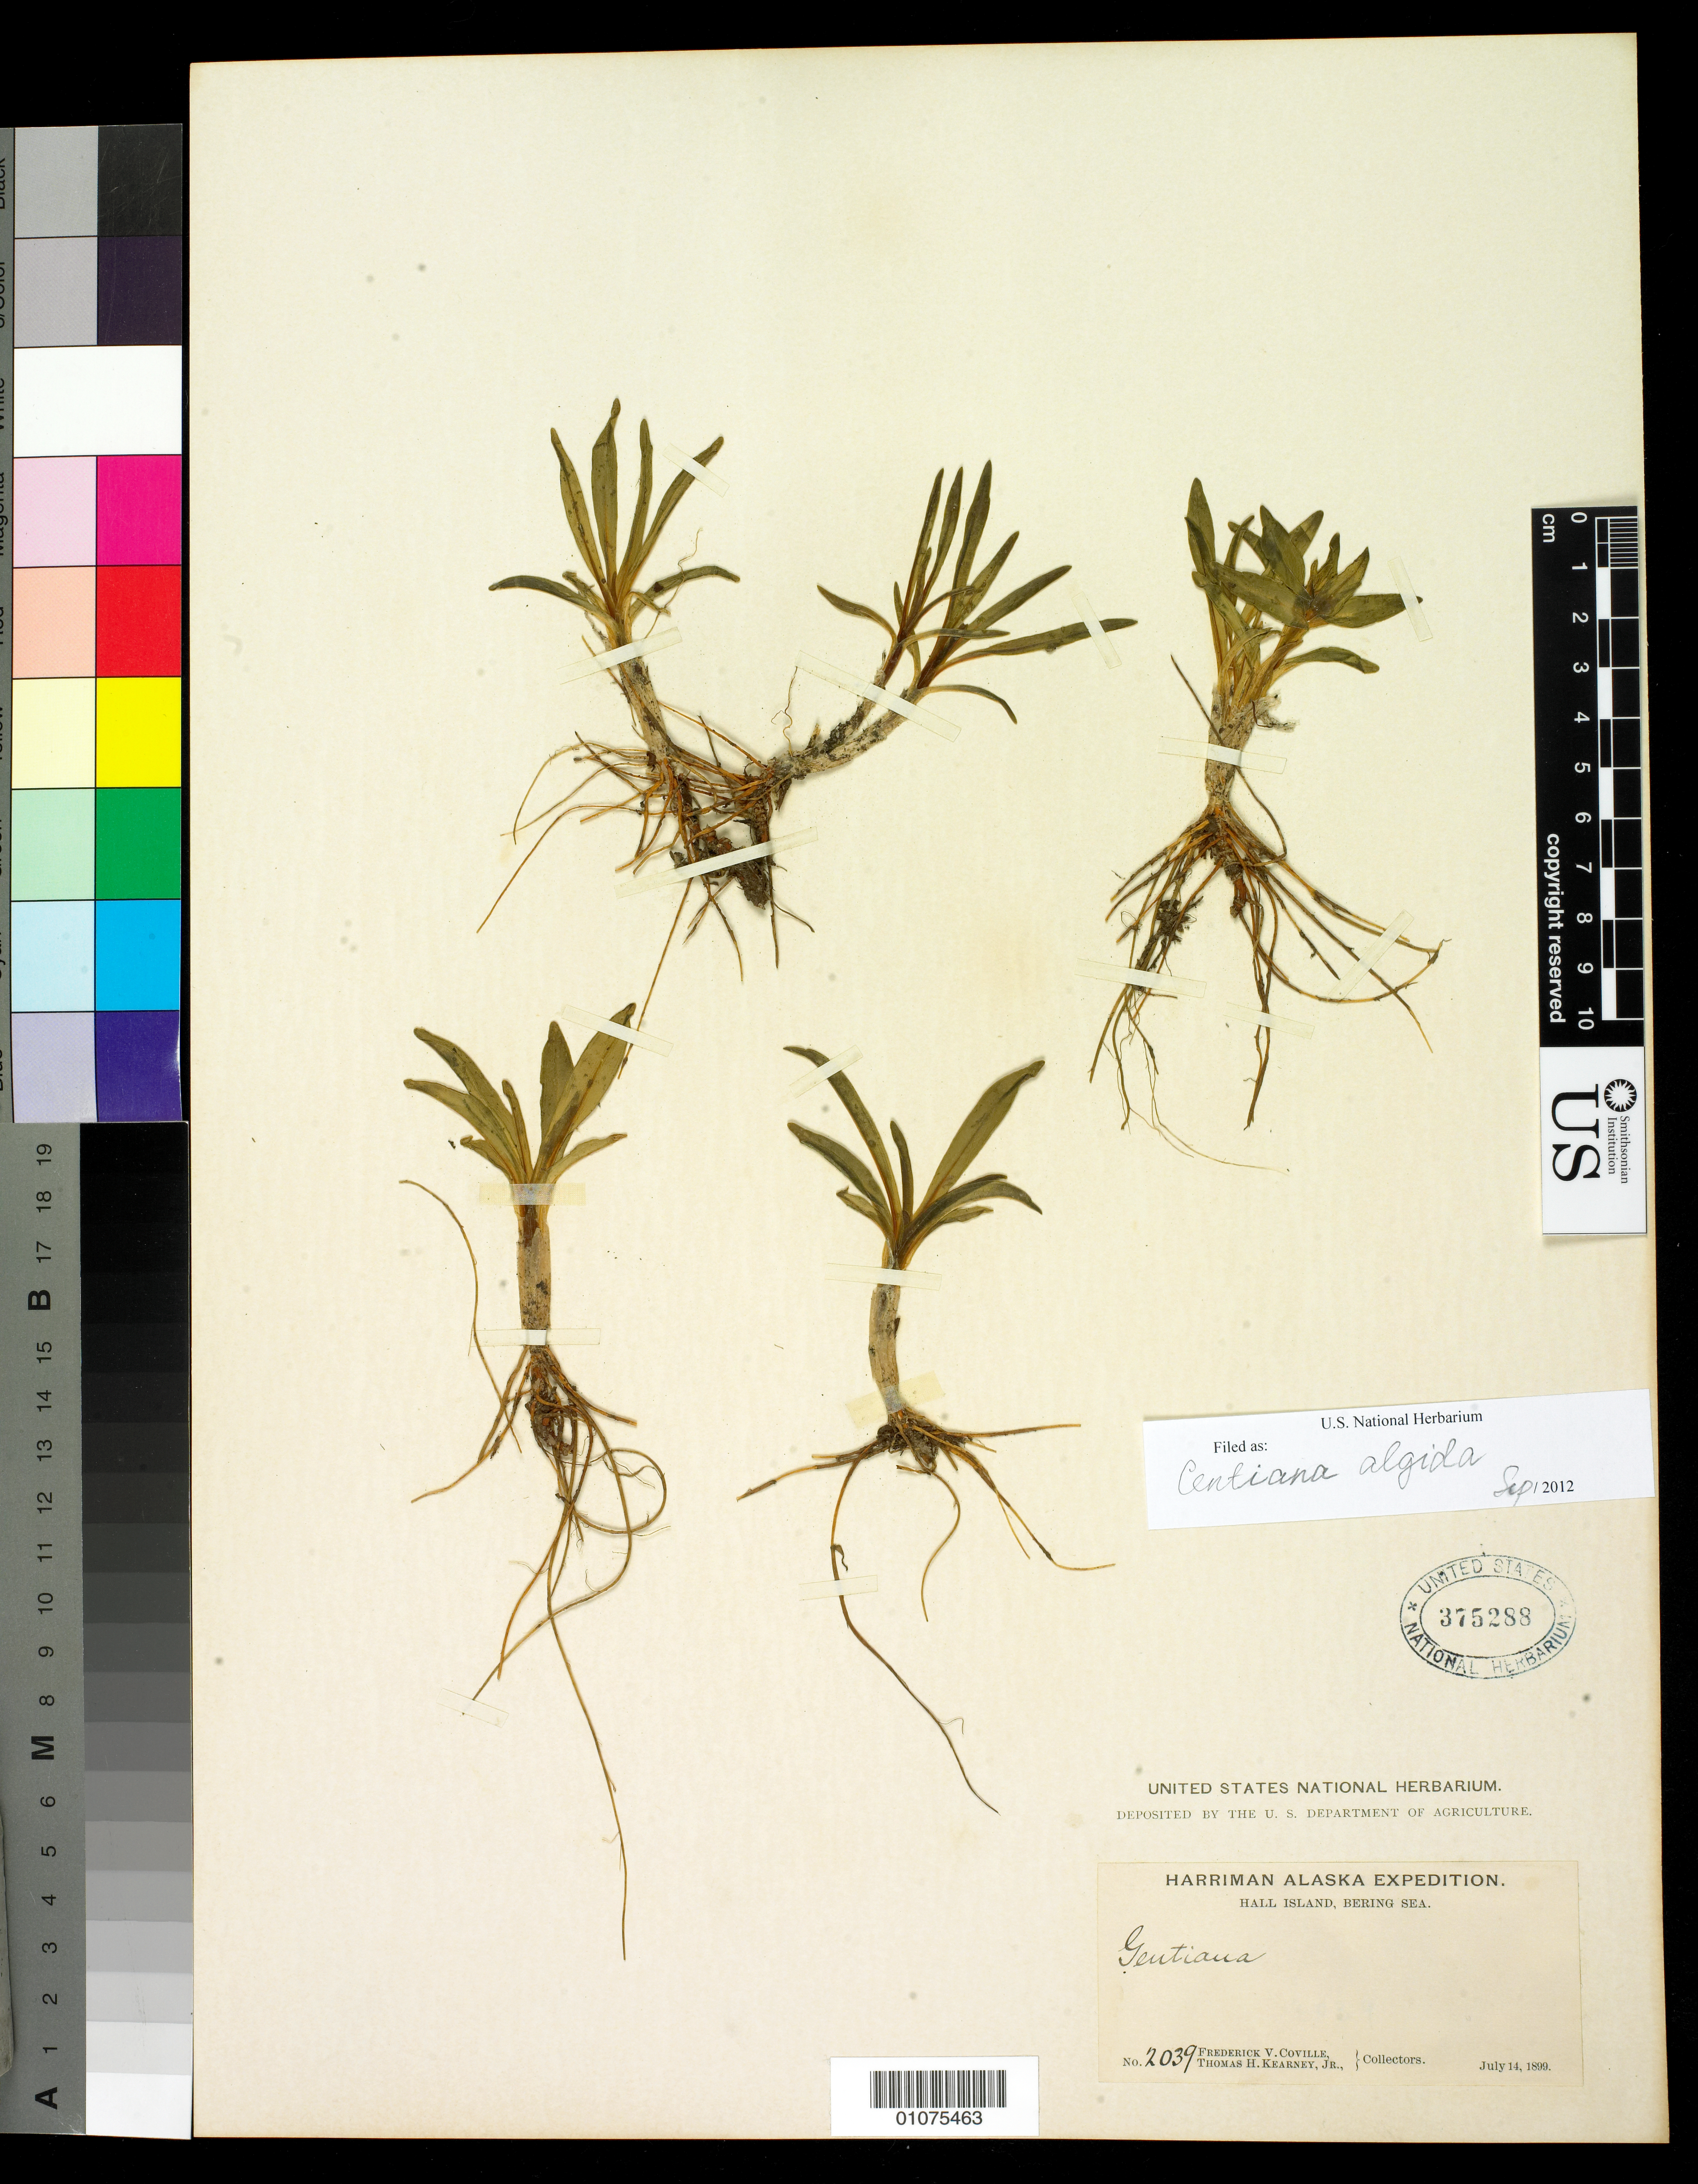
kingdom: Plantae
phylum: Tracheophyta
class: Magnoliopsida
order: Gentianales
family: Gentianaceae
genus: Gentiana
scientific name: Gentiana algida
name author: Pall.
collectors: F. V. Coville & T. H. Kearney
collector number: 2039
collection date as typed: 14 Jul 1899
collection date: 1899-07-14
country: United States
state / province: Alaska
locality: Hall Island, Bering Sea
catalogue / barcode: US 375288